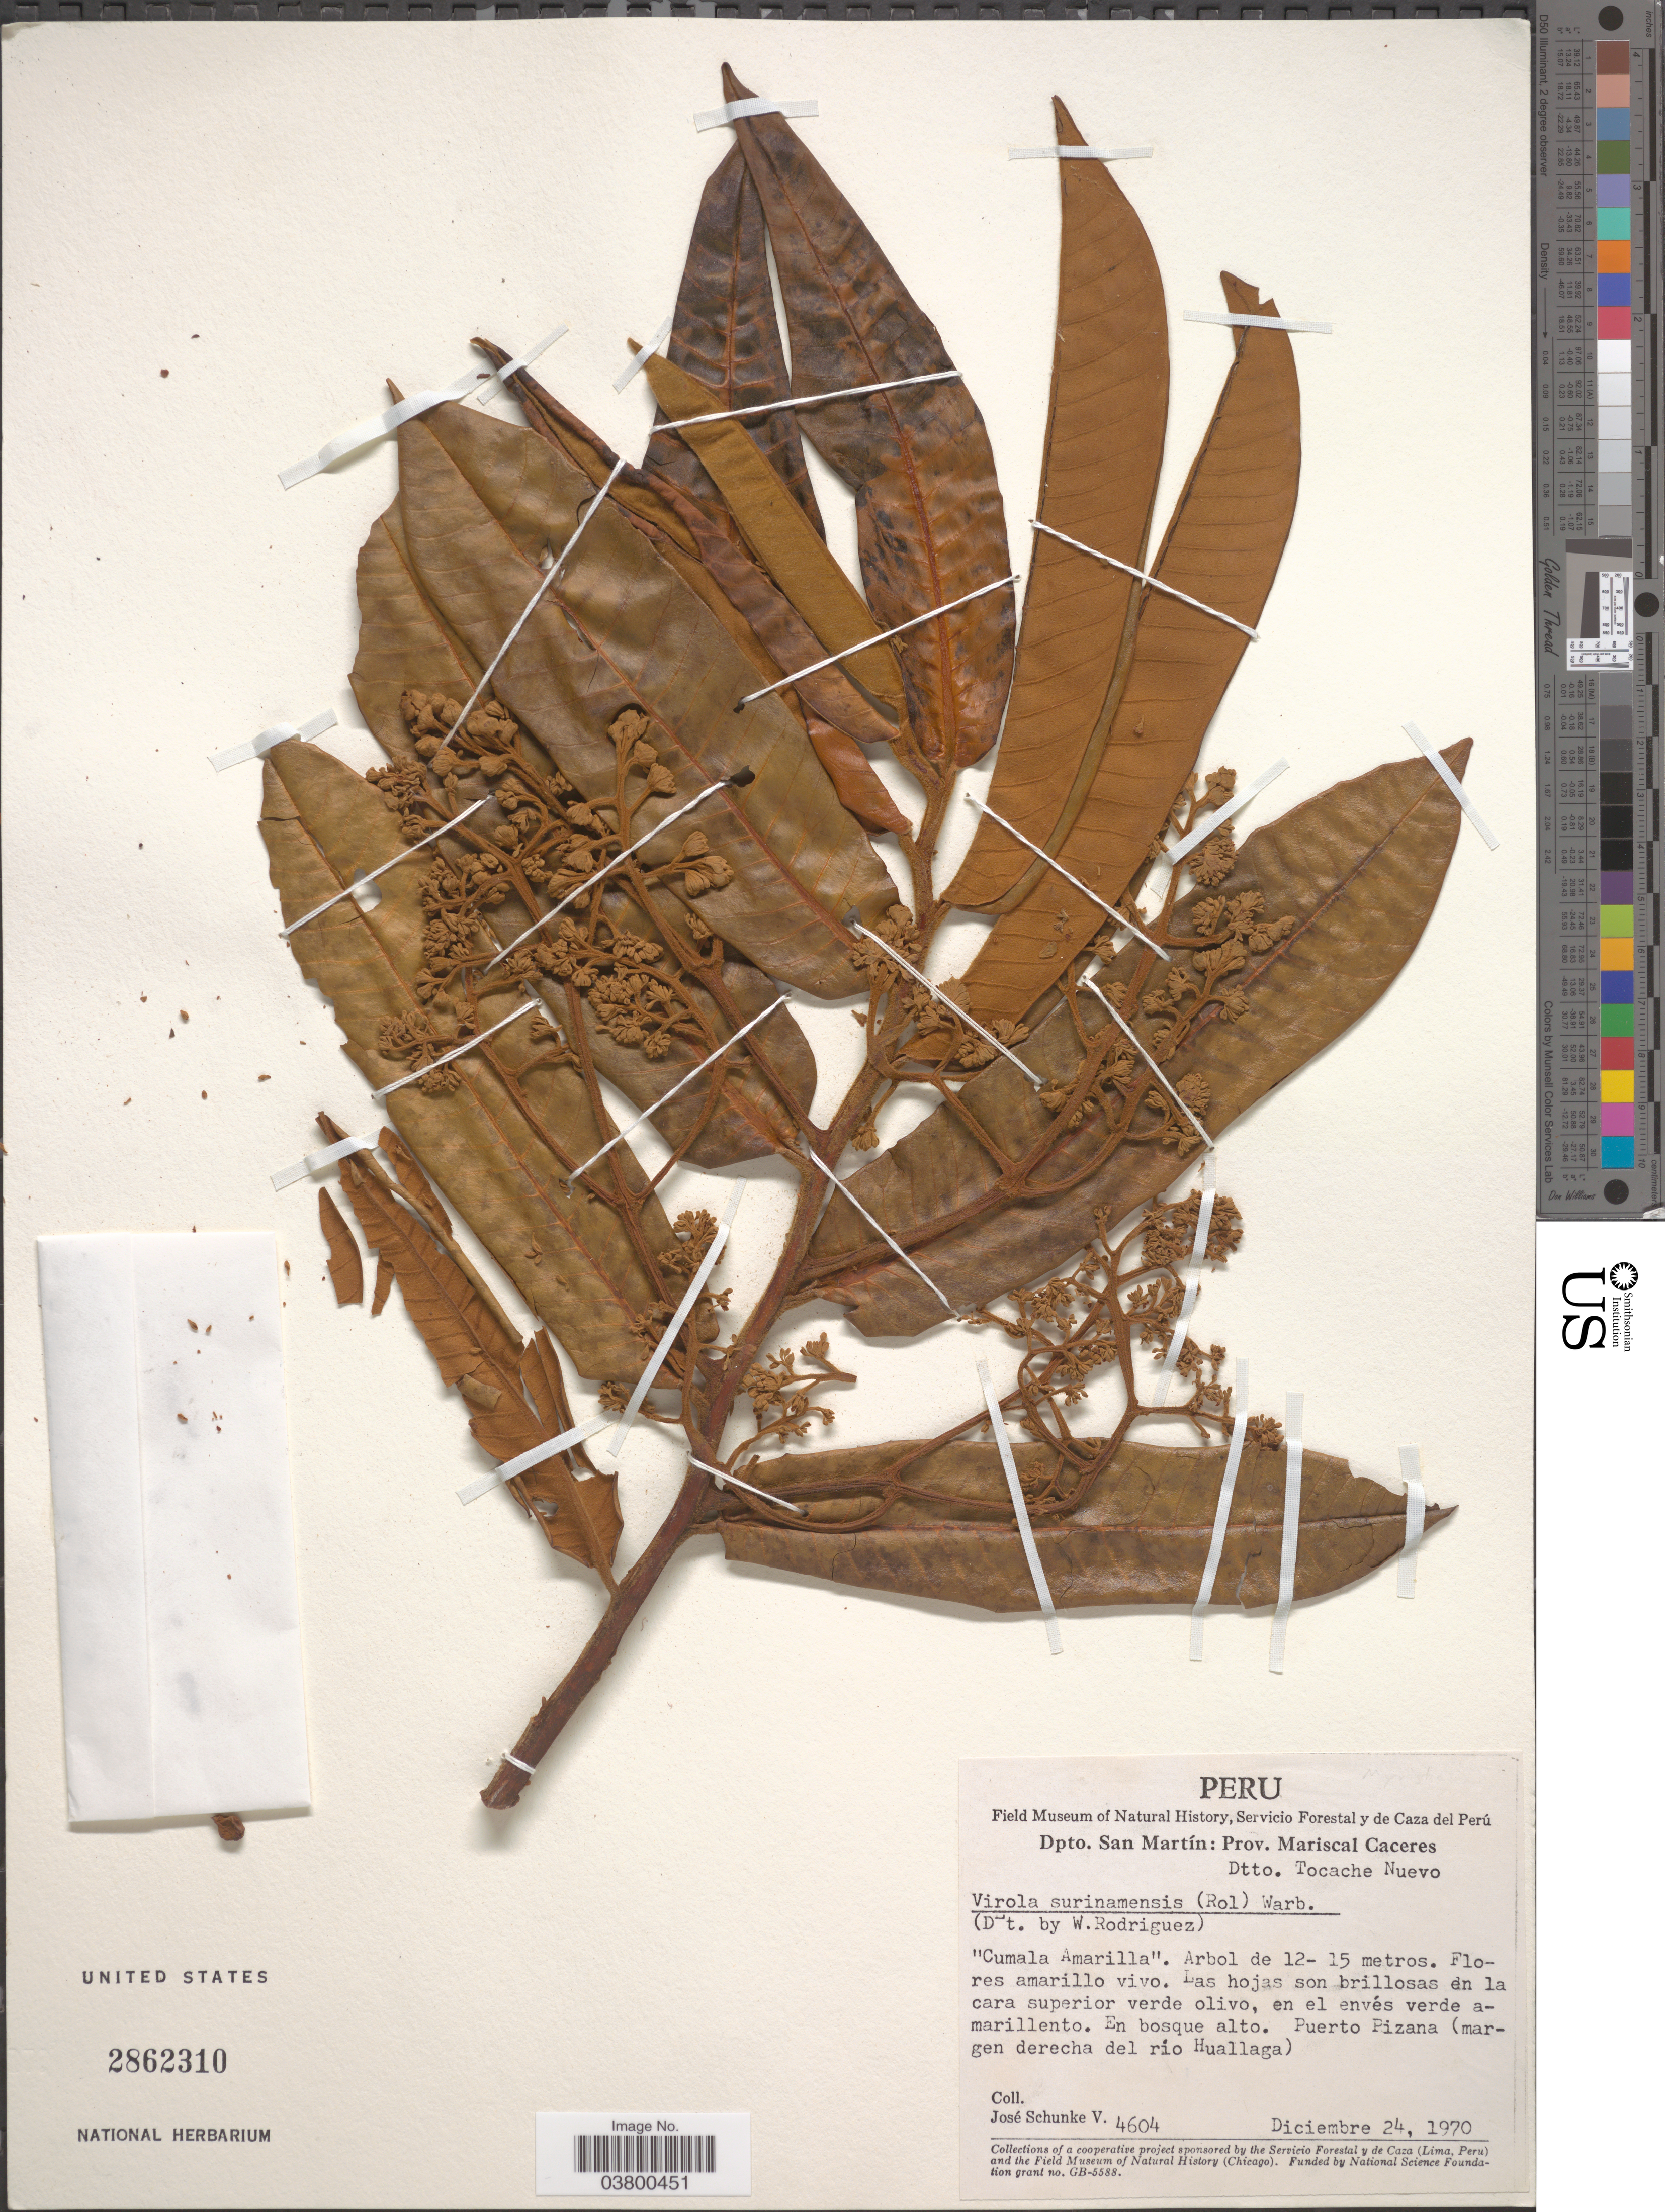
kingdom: Plantae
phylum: Tracheophyta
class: Magnoliopsida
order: Magnoliales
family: Myristicaceae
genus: Virola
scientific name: Virola surinamensis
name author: (Rol.) Warb.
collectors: J. Schunke Vigo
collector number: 4604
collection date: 1970-12-24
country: Peru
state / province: San Martín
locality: Dpto. San Martín: Prov. Mariscal Caceres. Dtto. Tocache Nuevo. Puerto Pizana (margen derecha del río Huallaga).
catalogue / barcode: US 2862310